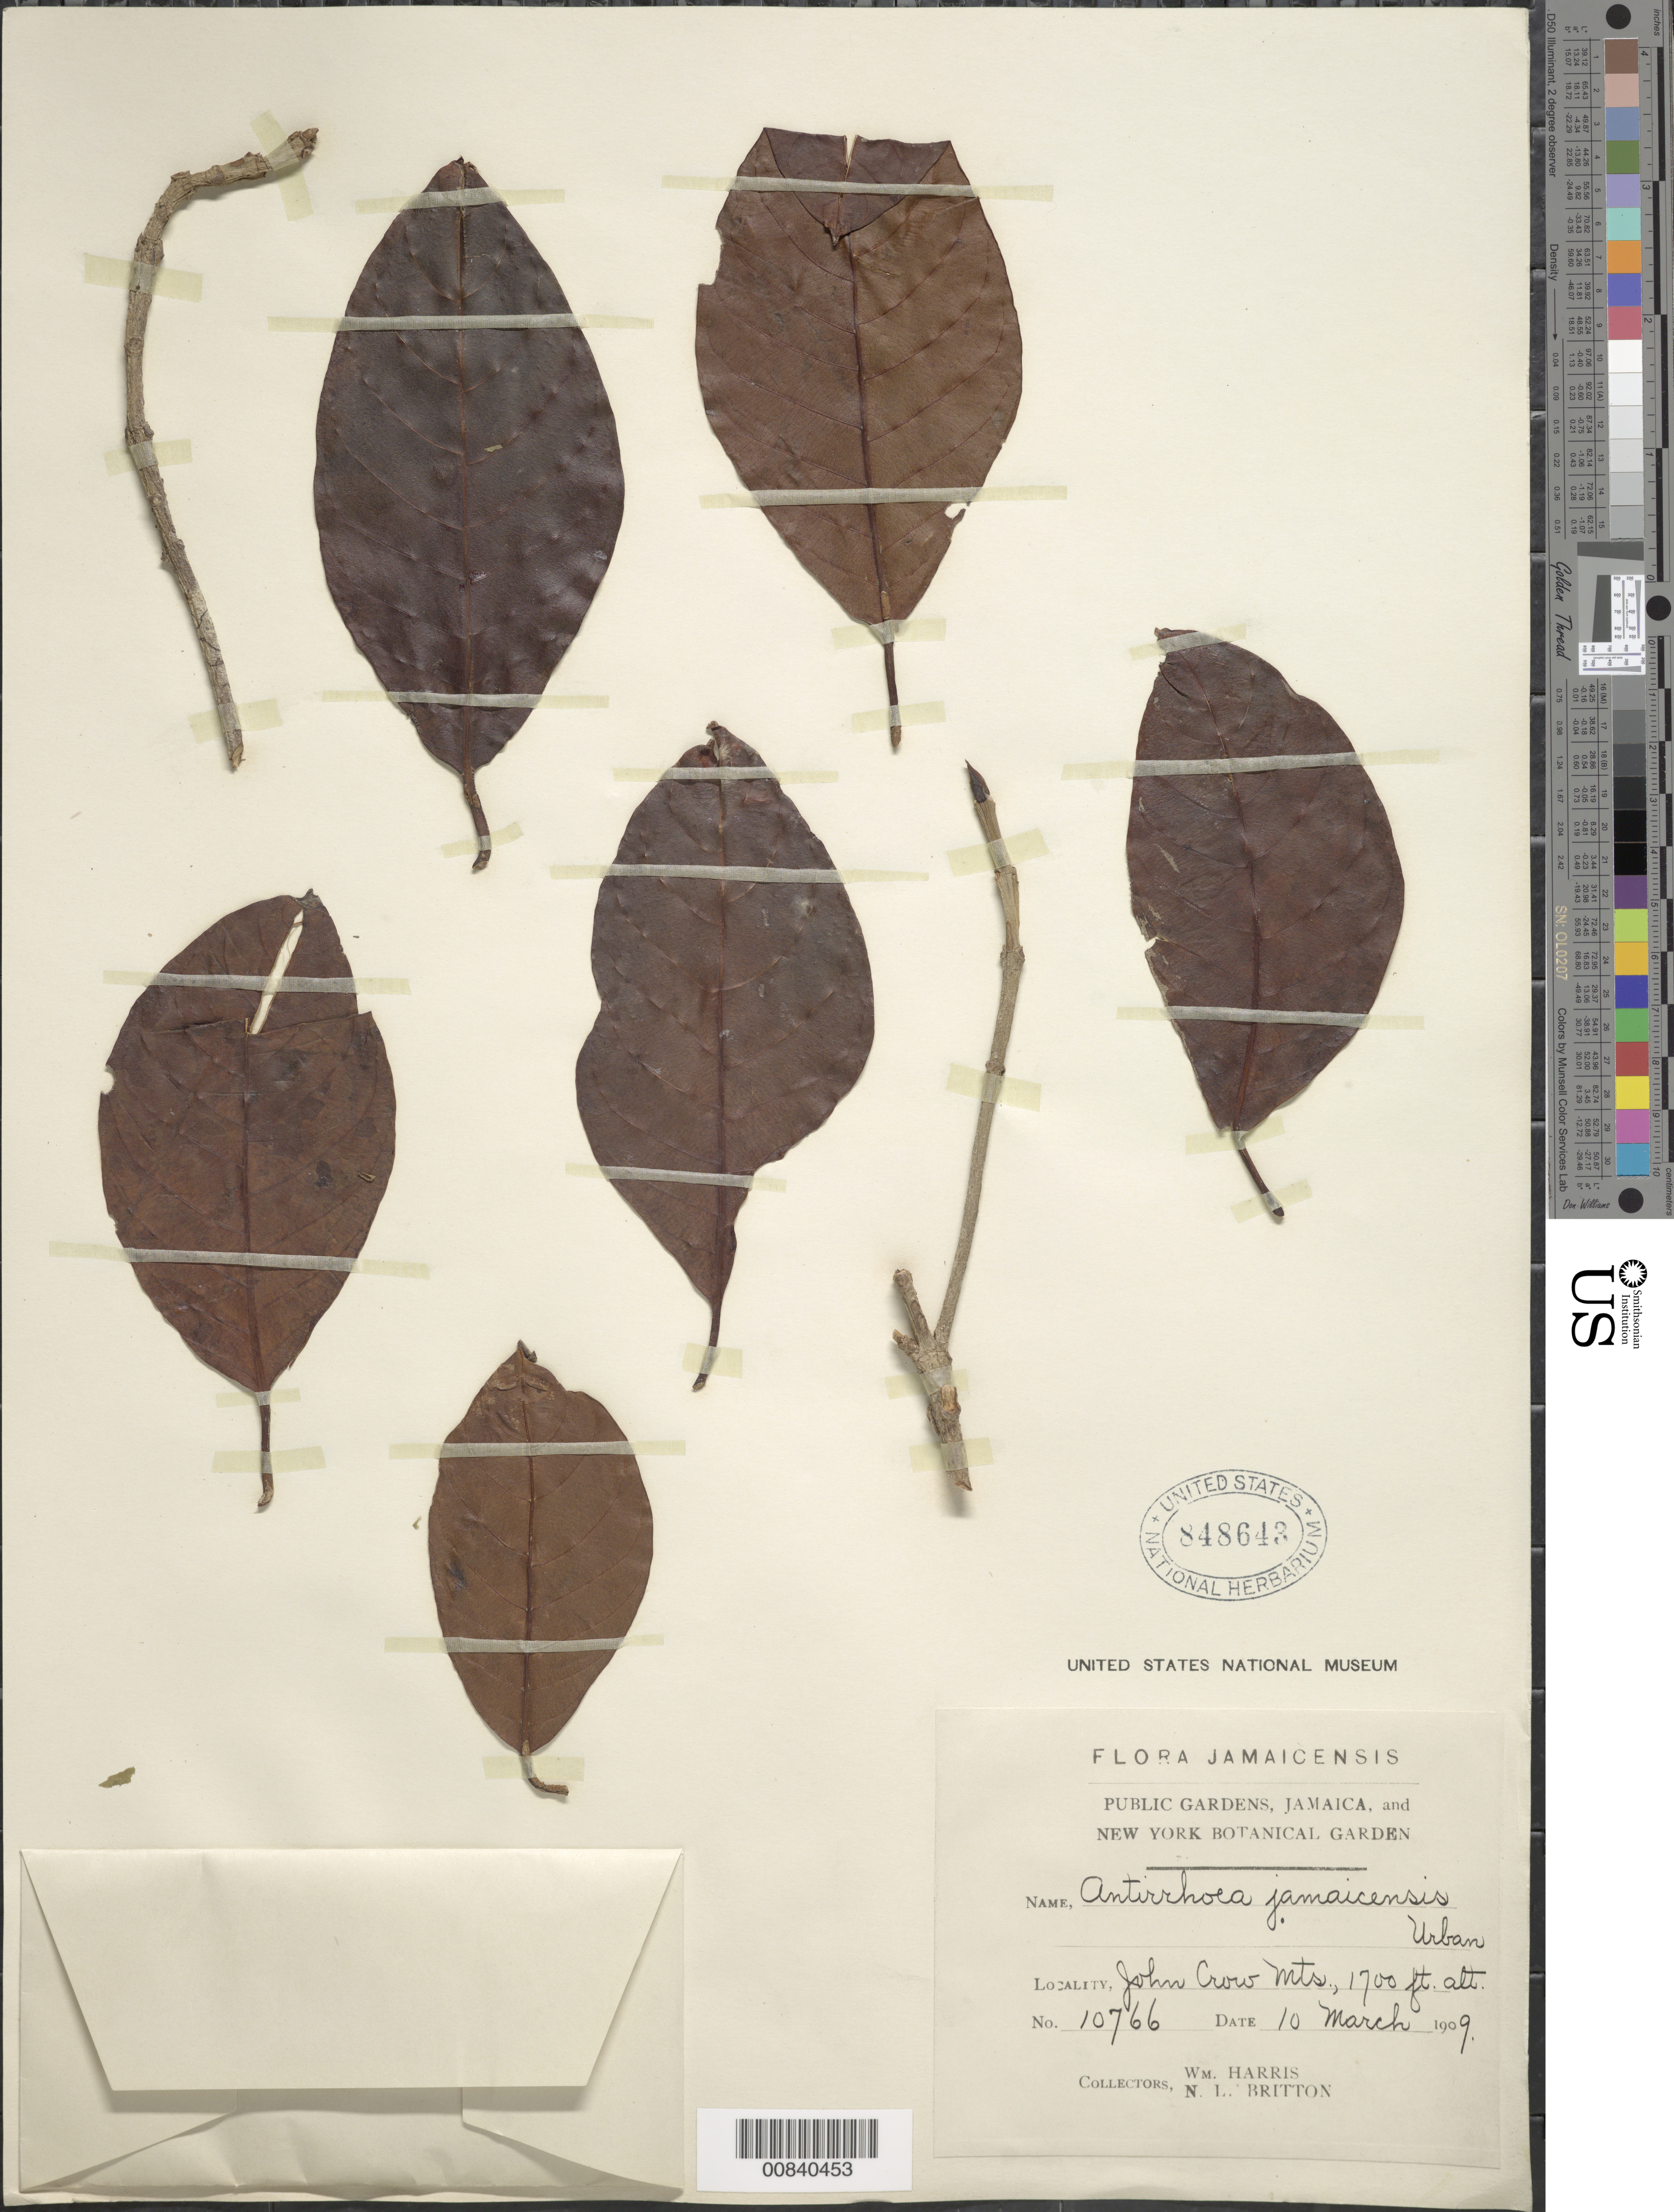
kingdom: Plantae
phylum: Tracheophyta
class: Magnoliopsida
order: Gentianales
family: Rubiaceae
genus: Stenostomum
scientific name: Stenostomum jamaicense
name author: (Urb.) Borhidi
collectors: W. H. Harris & N. Britton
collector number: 10766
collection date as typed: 10 Mar 1909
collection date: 1909-03-10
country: Jamaica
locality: John Crow Mountains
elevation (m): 518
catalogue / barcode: US 848643